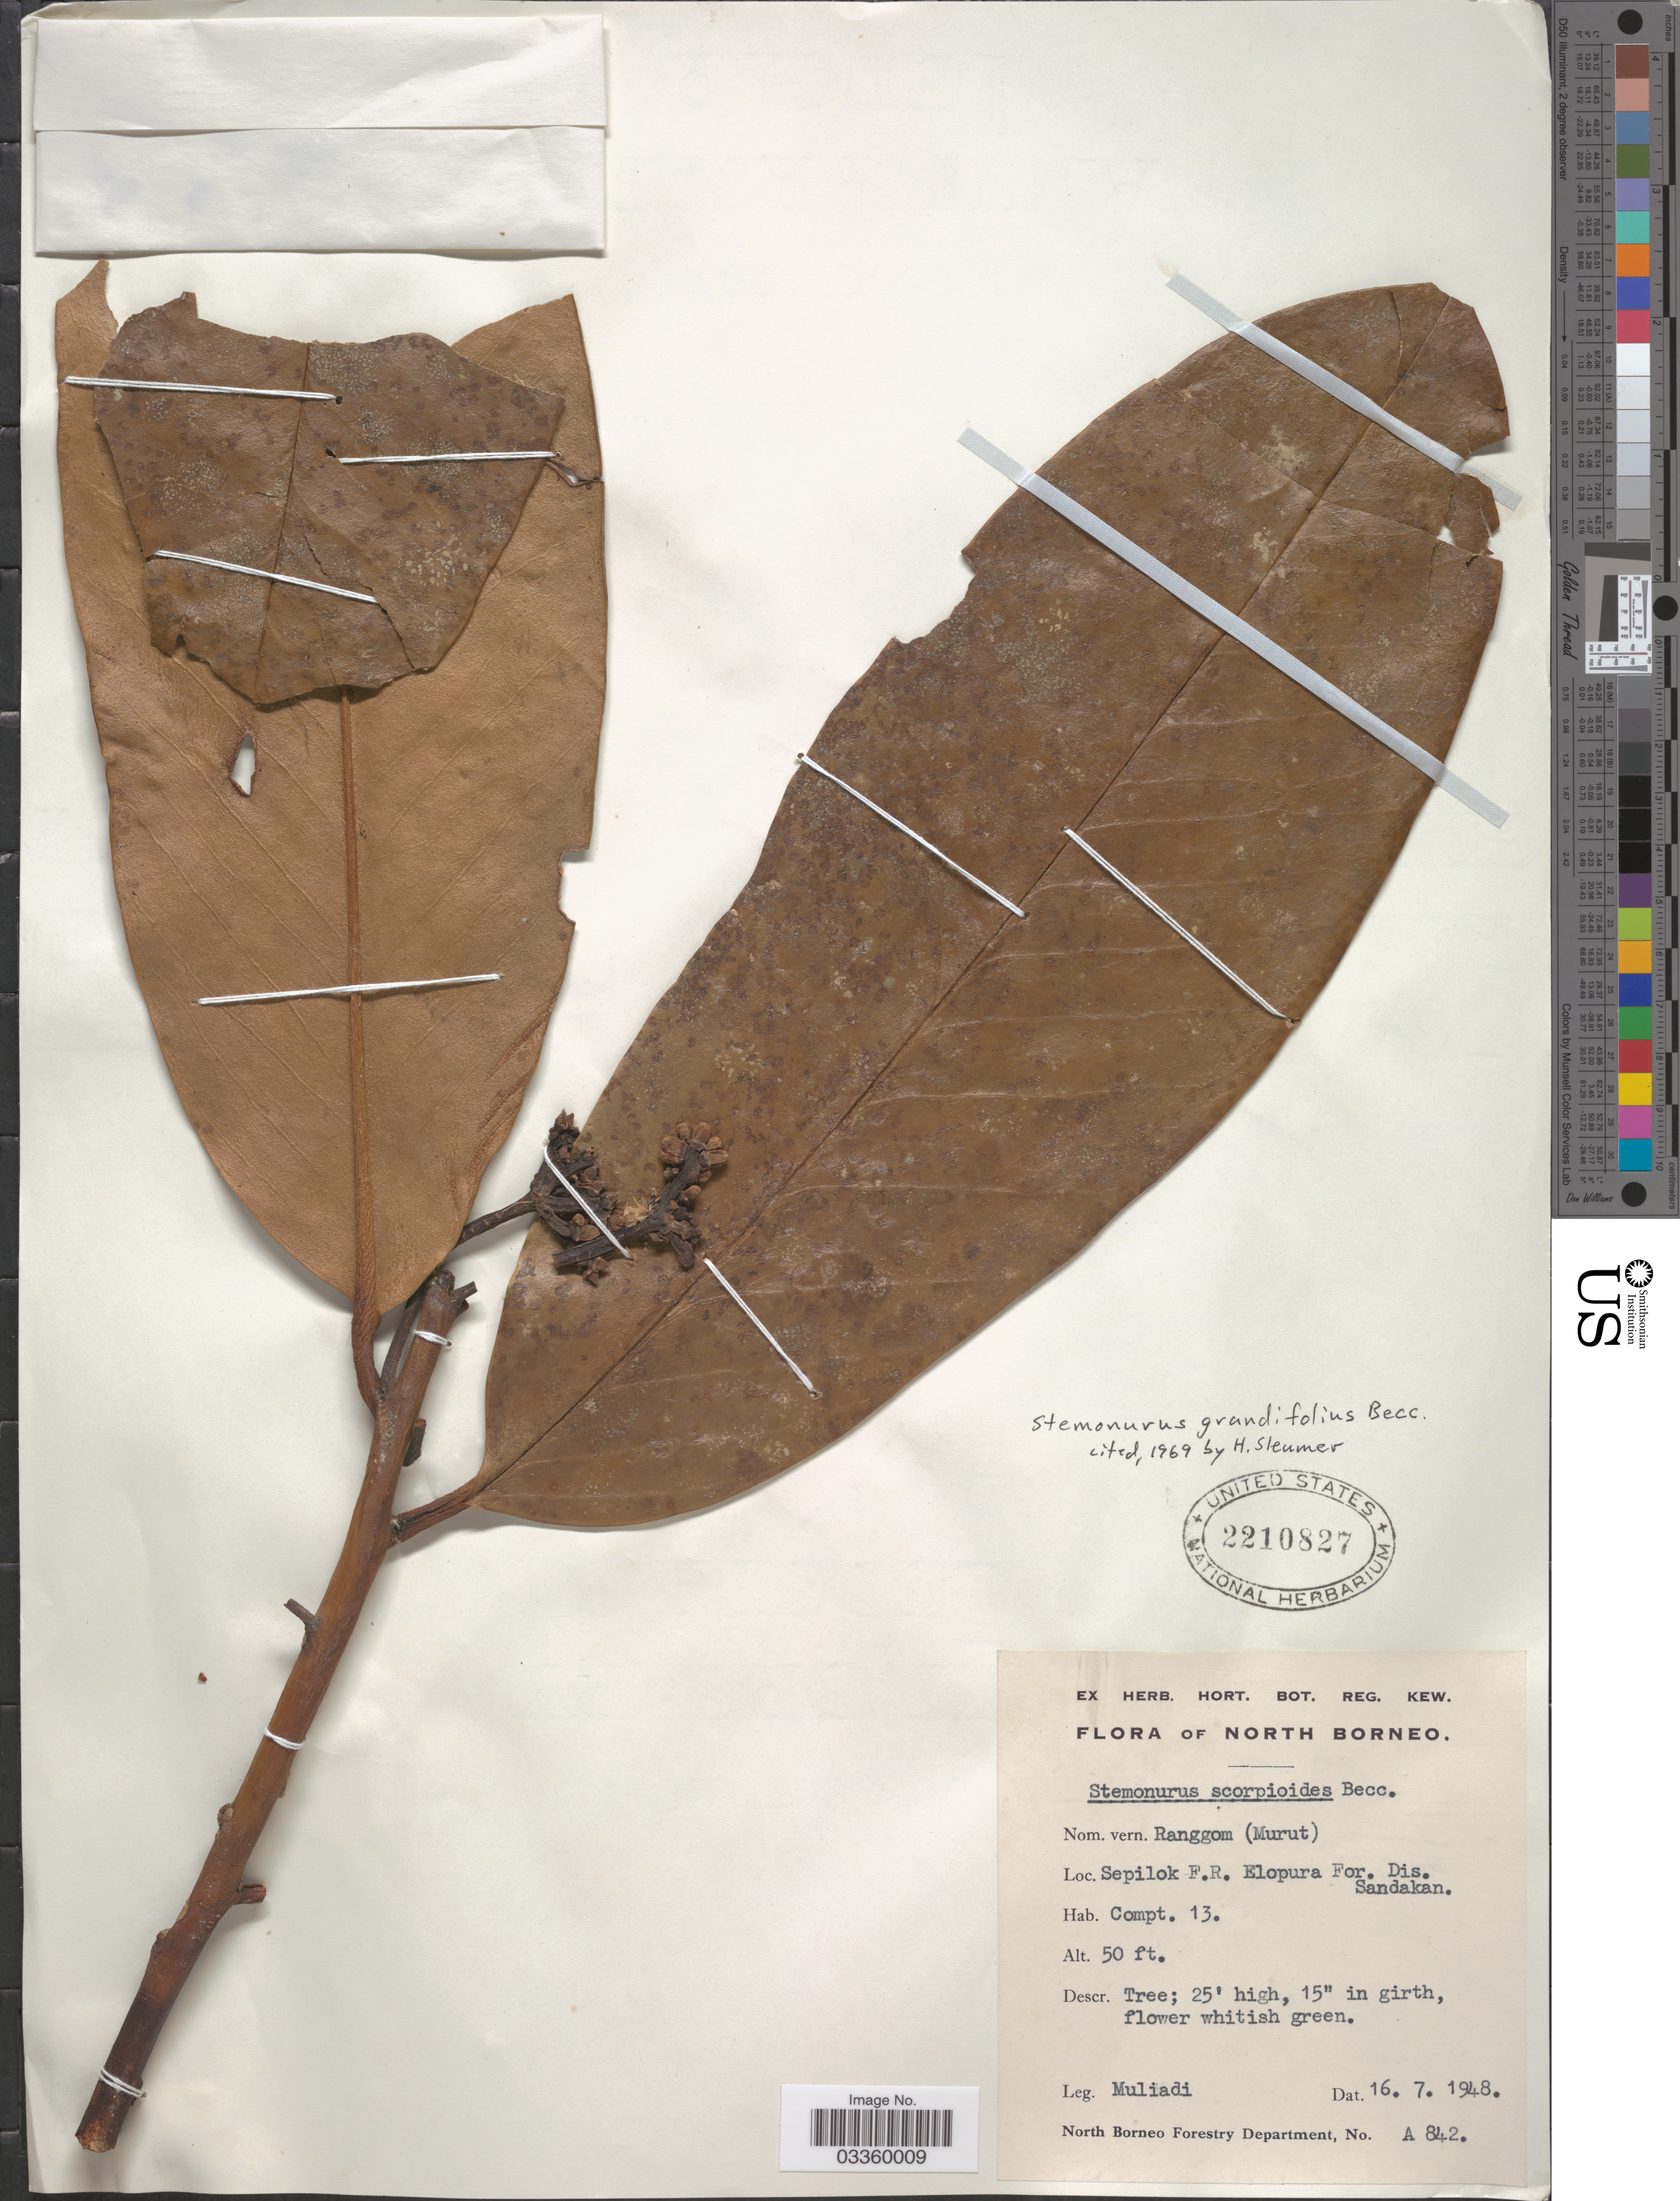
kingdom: Plantae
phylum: Tracheophyta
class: Magnoliopsida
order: Cardiopteridales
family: Stemonuraceae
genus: Stemonurus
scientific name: Stemonurus grandifolius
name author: Becc.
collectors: -. Muliadi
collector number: A842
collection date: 1948-07-16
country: Malaysia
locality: North Borneo. Sepilok F.R. Elopura For. Dis. Sandakan. Compt. 13.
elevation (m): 15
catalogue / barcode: US 2210827